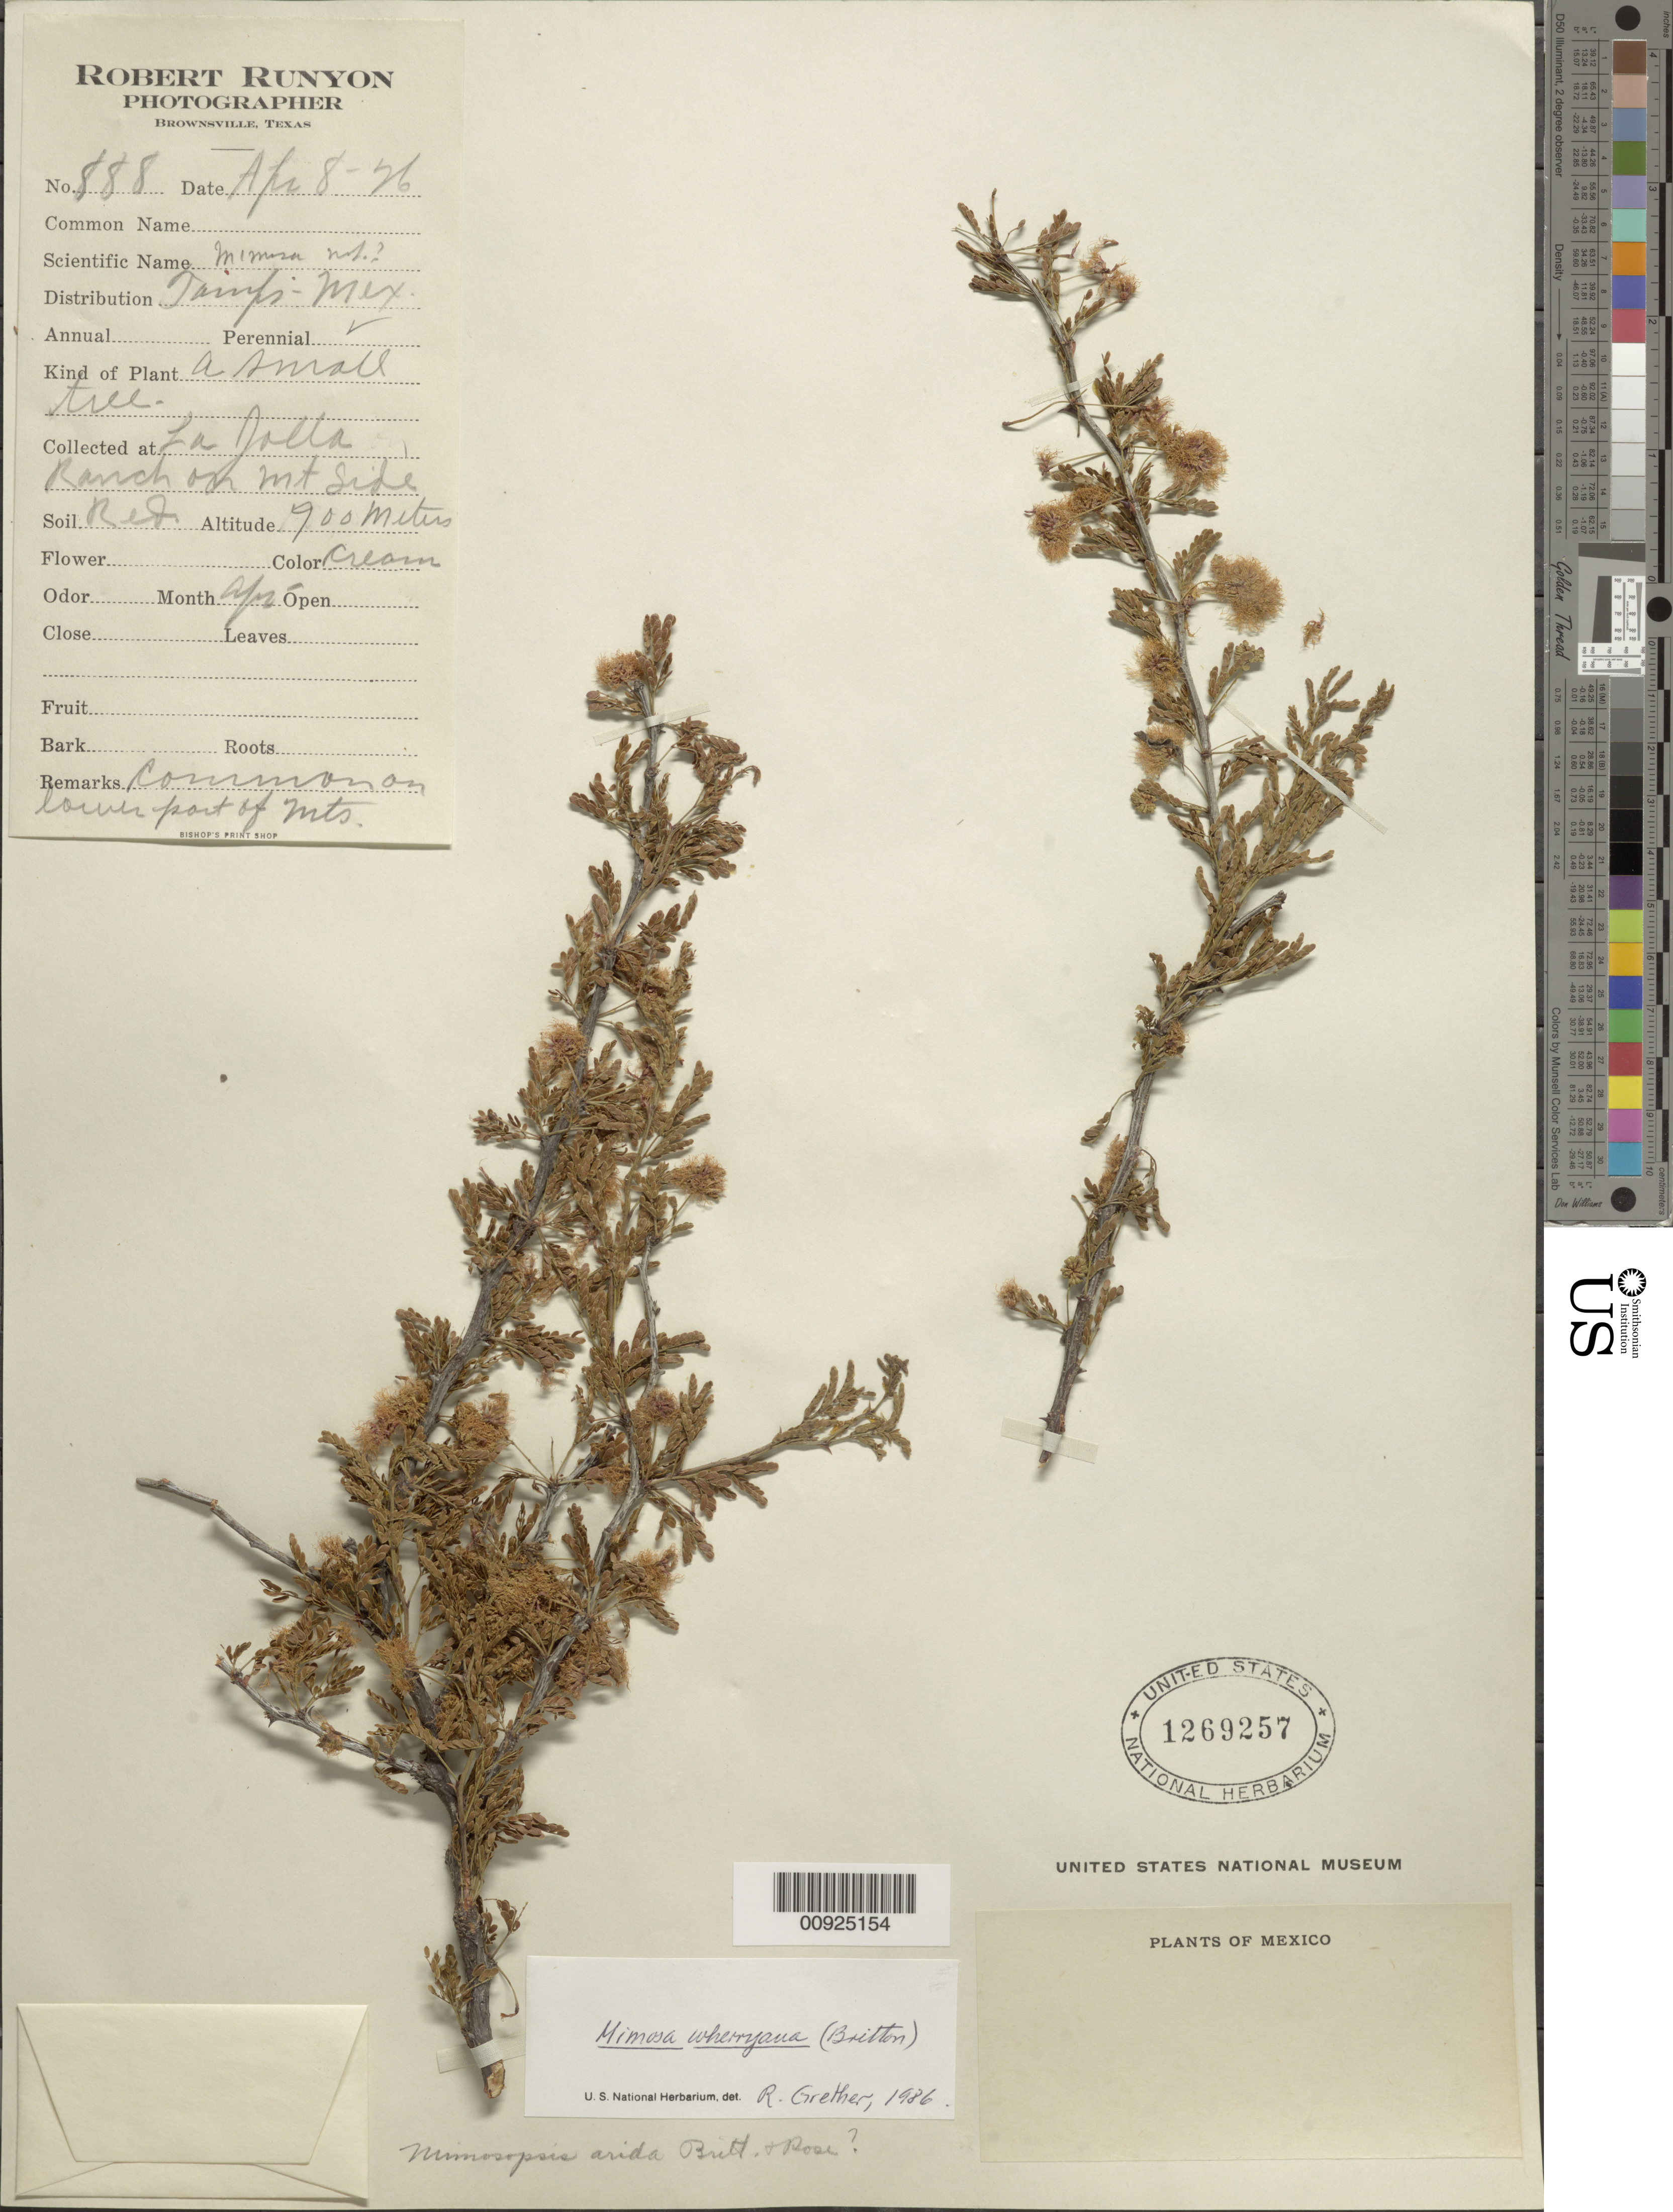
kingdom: Plantae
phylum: Tracheophyta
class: Magnoliopsida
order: Fabales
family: Fabaceae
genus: Mimosa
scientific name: Mimosa wherryana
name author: (Britton) Standl.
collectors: R. Runyon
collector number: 888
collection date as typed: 08 Apr 1926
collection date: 1926-04-08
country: Mexico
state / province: Tamaulipas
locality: La Jolla Ranch.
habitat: On mountain side. Soil red.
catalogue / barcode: US 1269257